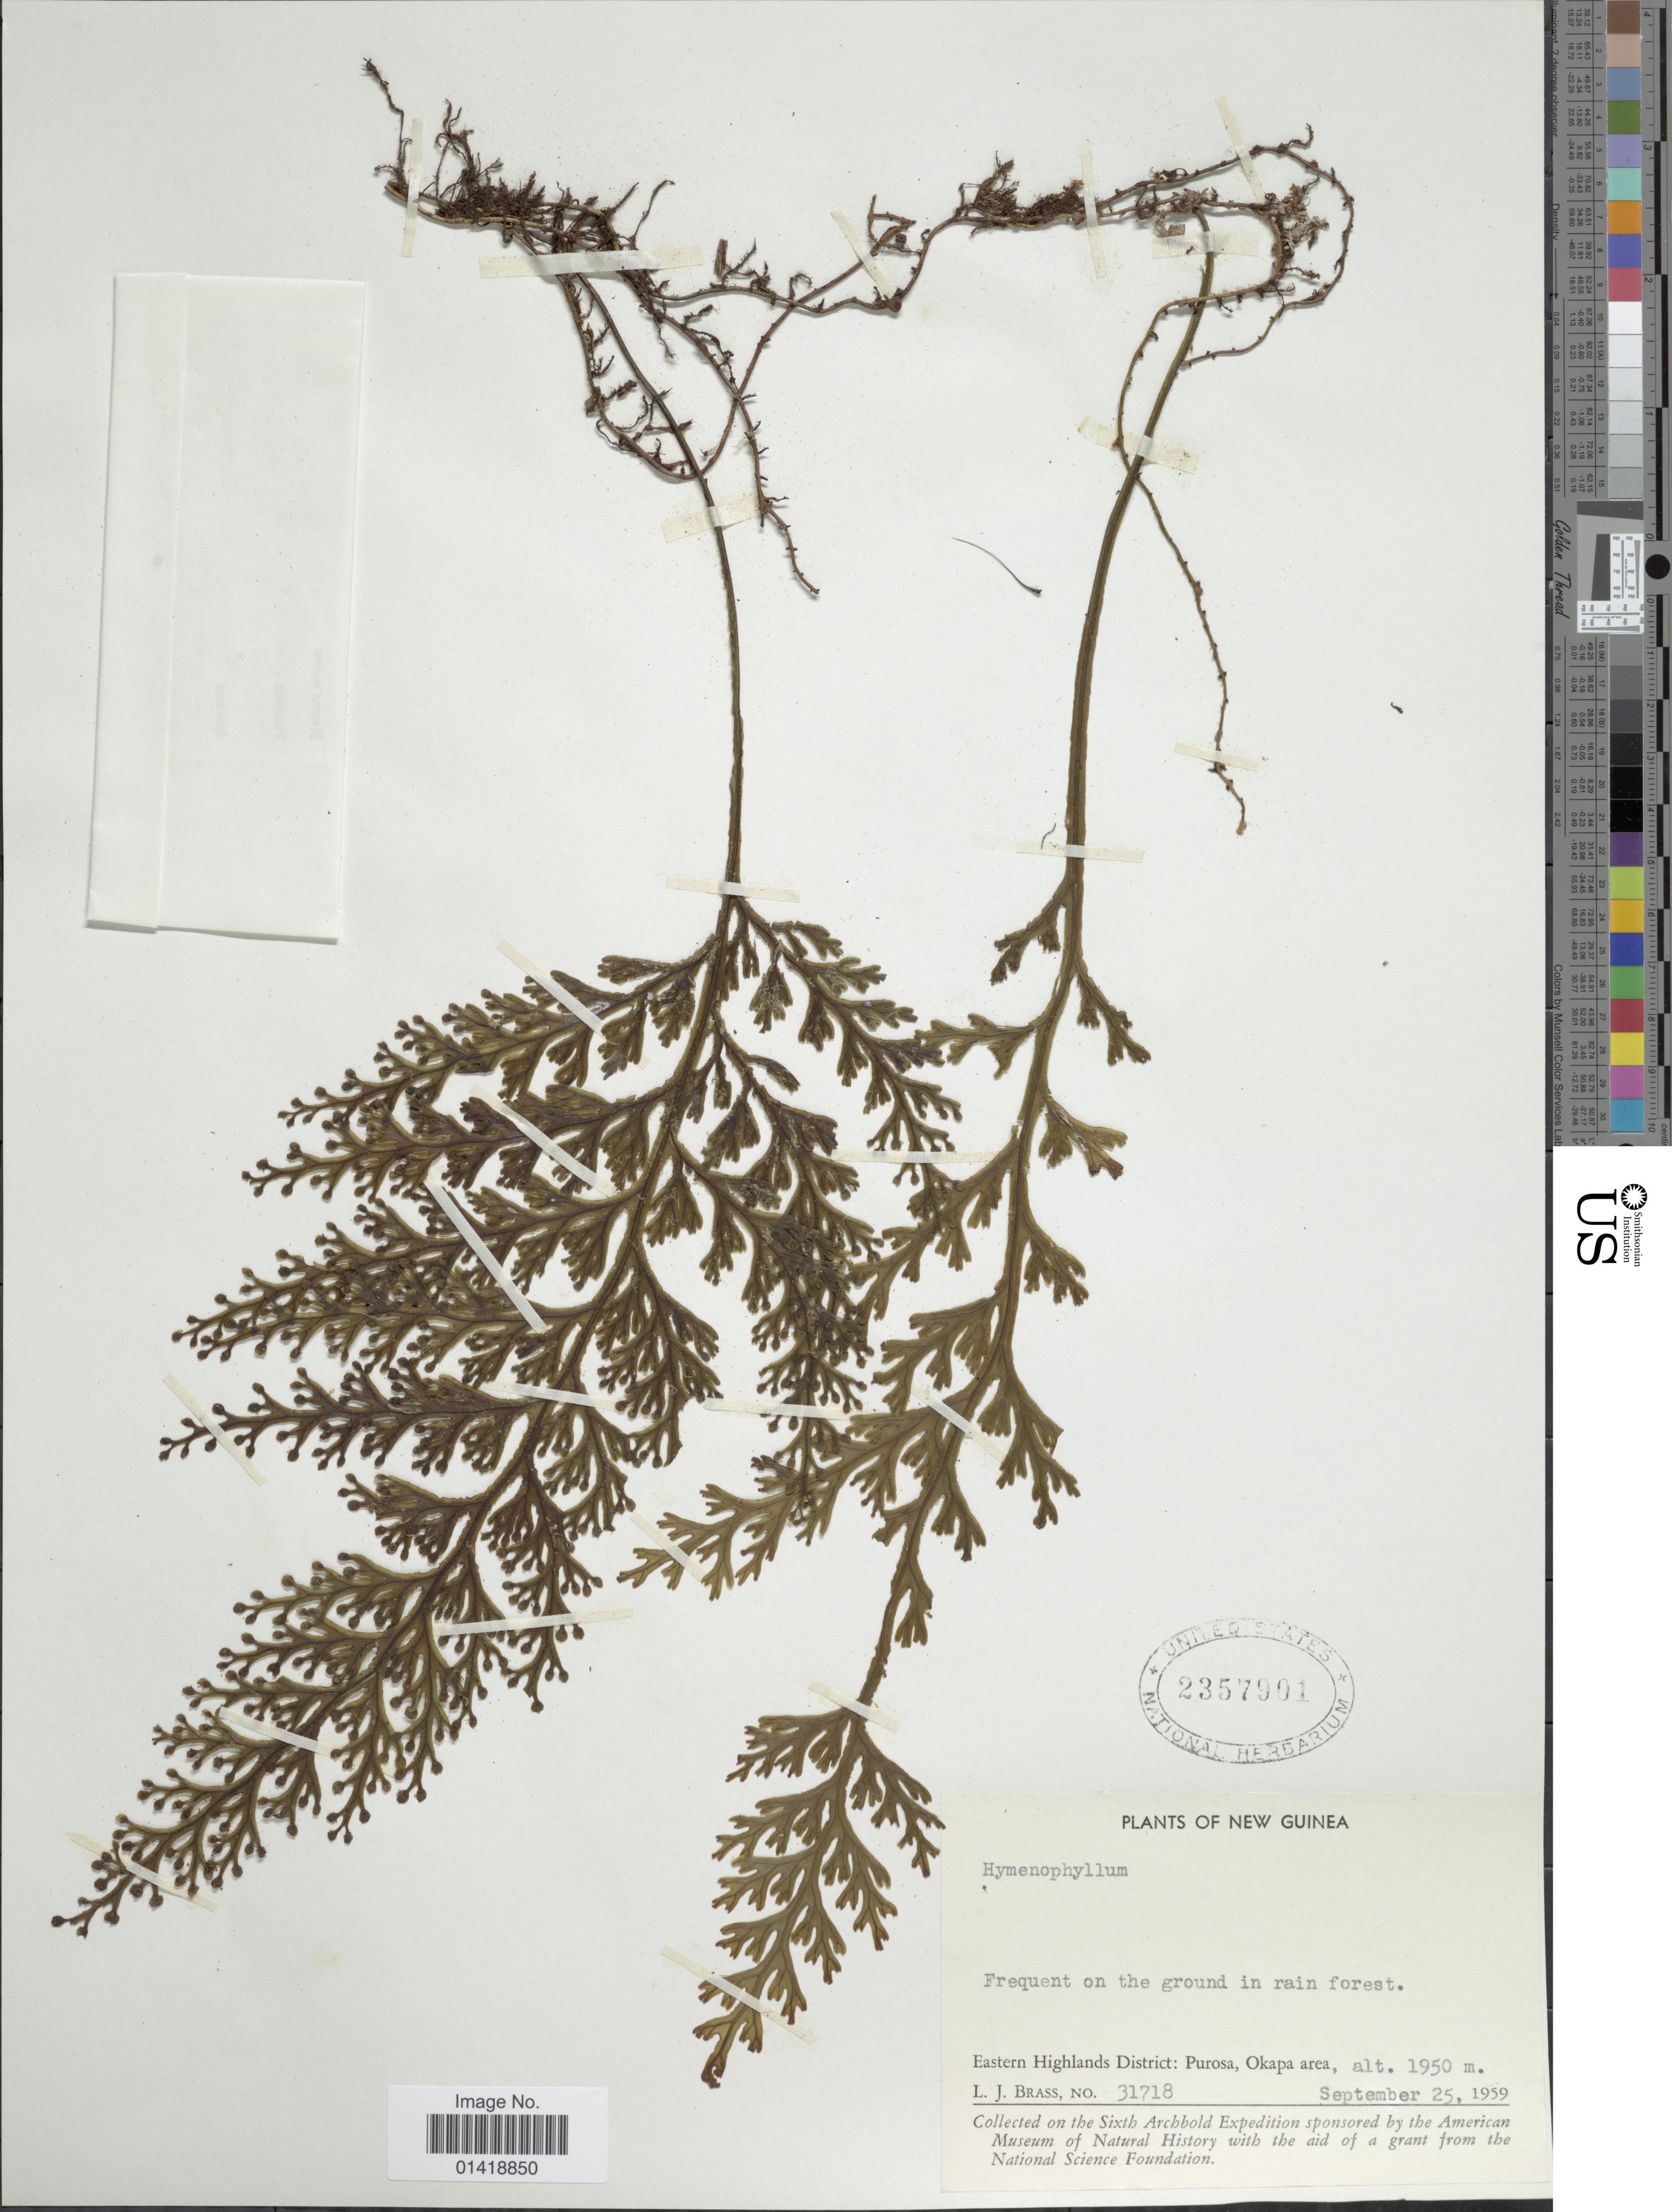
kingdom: Plantae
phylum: Tracheophyta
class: Polypodiopsida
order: Hymenophyllales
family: Hymenophyllaceae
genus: Hymenophyllum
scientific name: Hymenophyllum sp.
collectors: L. J. Brass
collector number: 31718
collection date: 1959-09-25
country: Papua New Guinea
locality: New Guinea. Eastern Highlands District: Purosa, Okapa area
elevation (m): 1950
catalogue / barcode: US 2357901